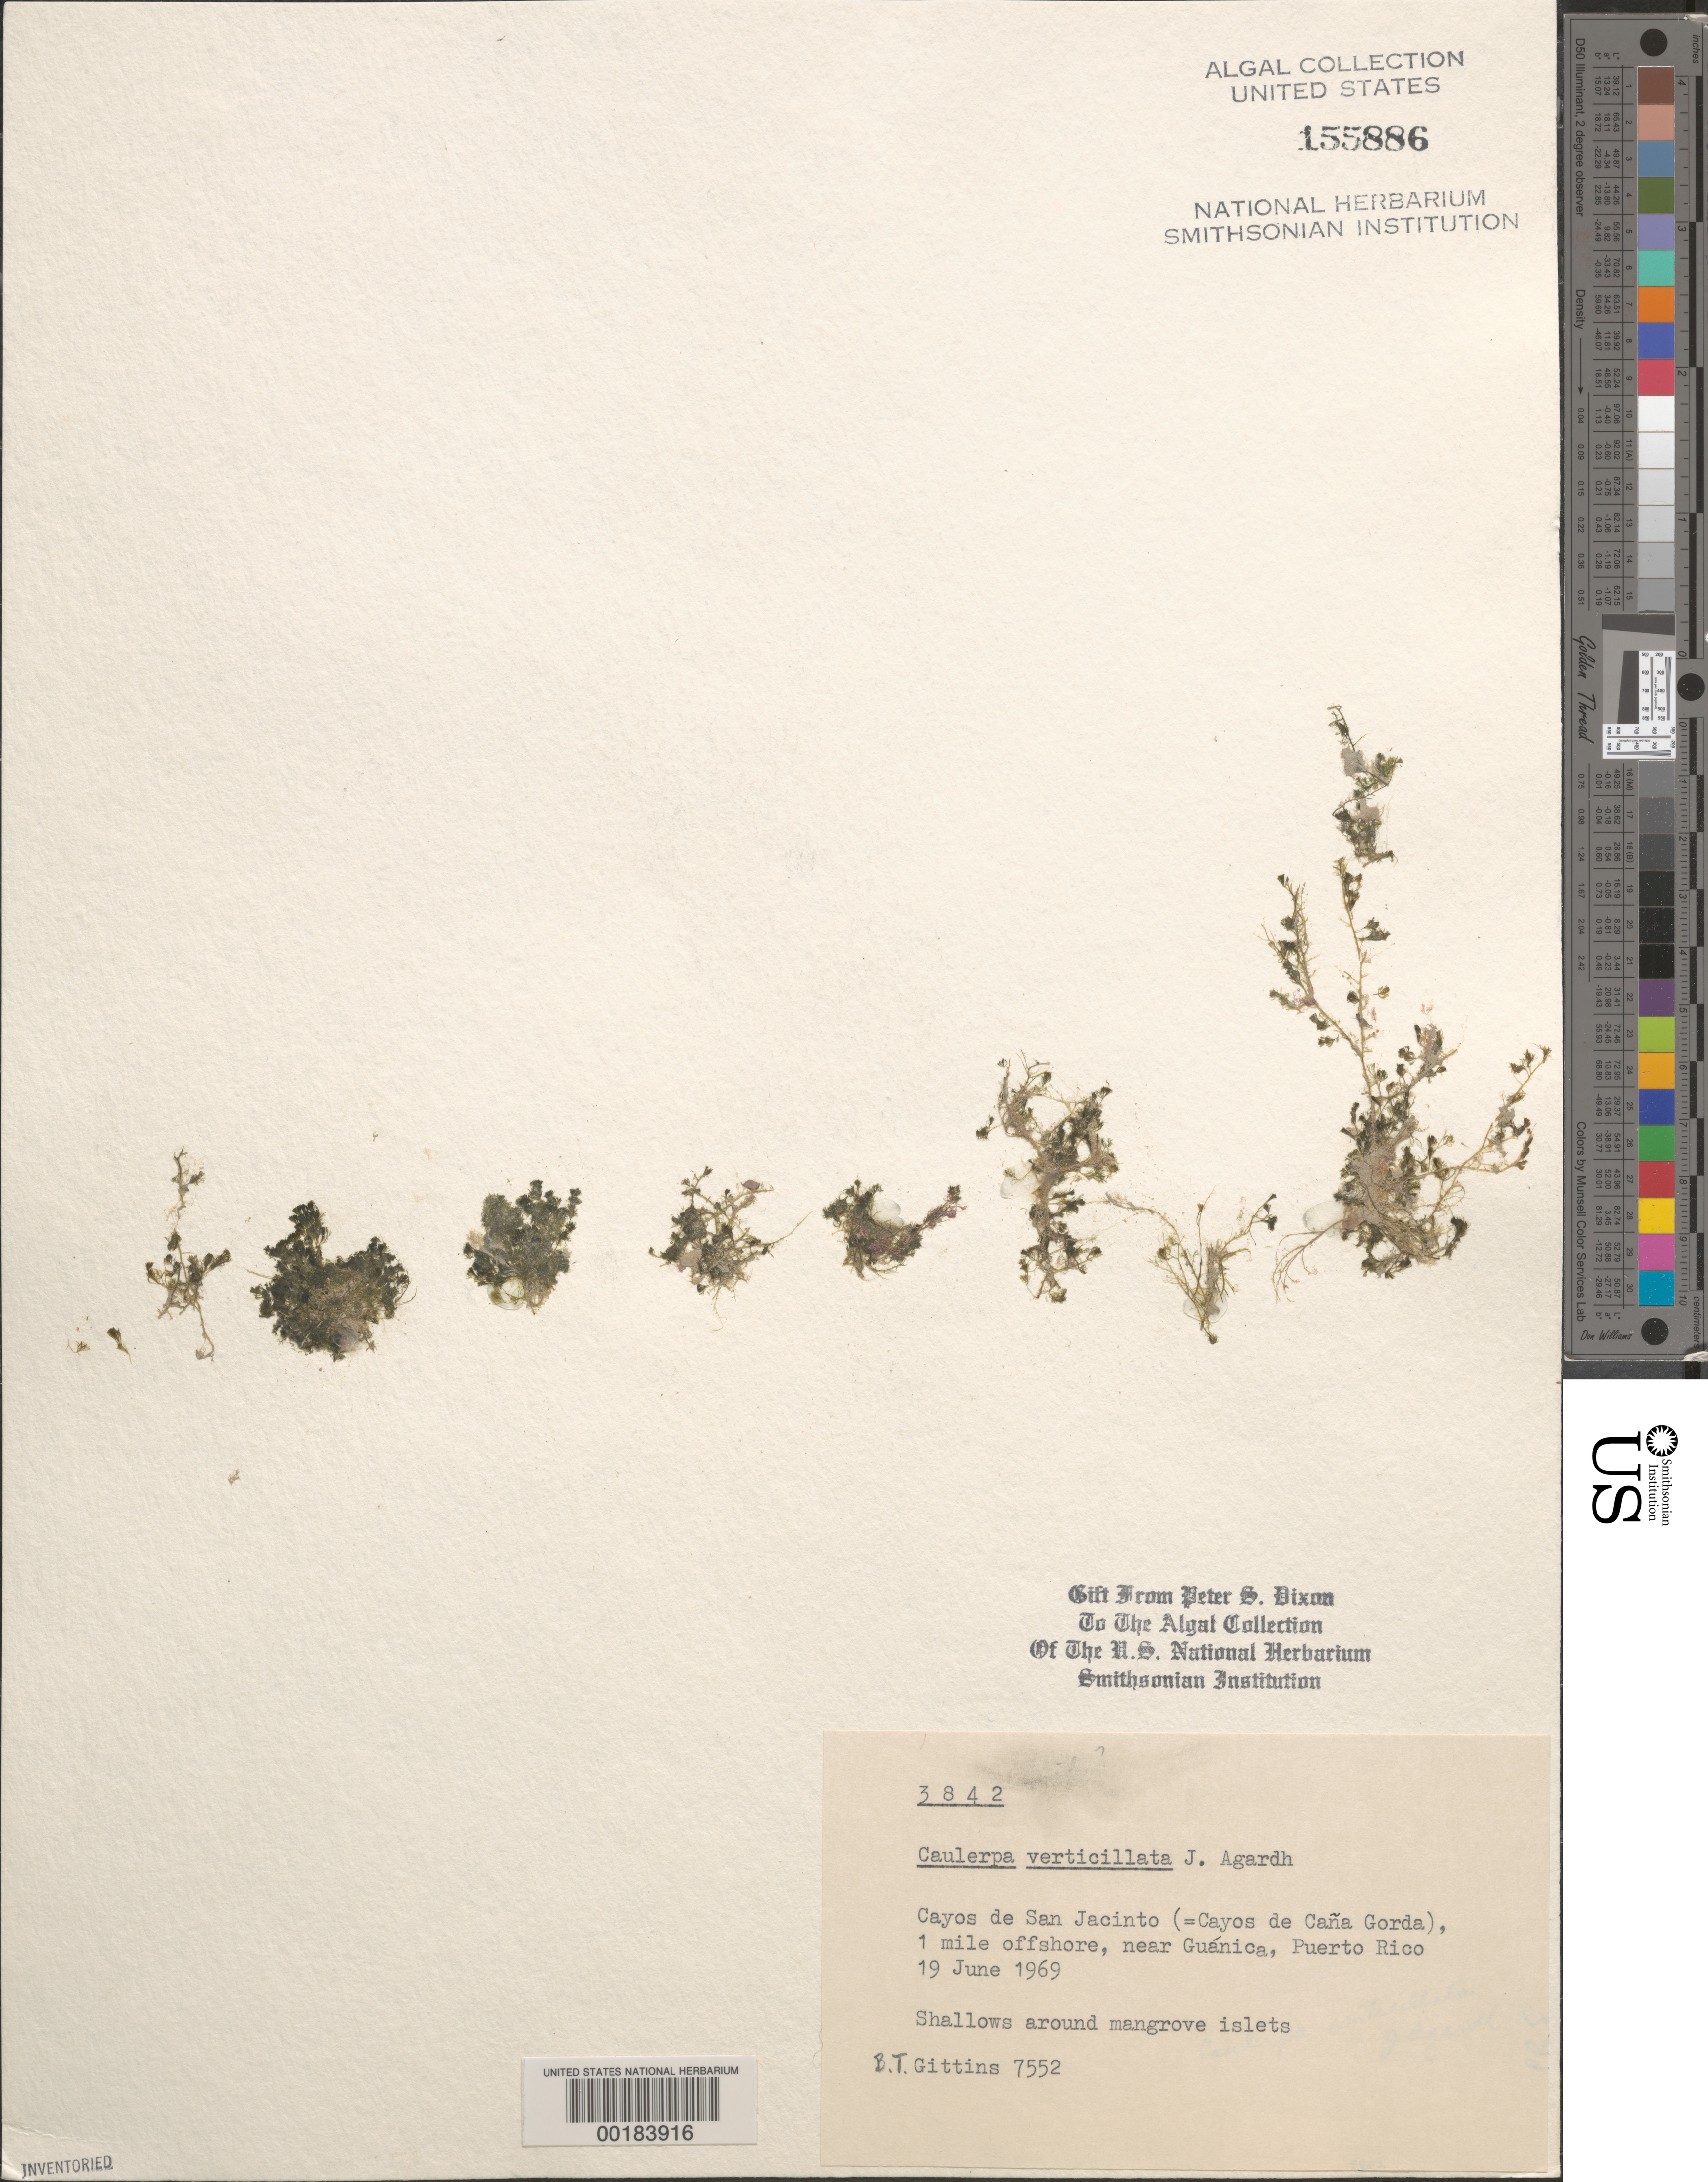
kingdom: Plantae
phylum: Chlorophyta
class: Ulvophyceae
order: Bryopsidales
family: Caulerpaceae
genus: Caulerpa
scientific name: Caulerpa verticillata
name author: J. Agardh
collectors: B. Gittins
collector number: BTG 7552 & PSD 3842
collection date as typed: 19 Jun 1969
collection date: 1969-06-19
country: Puerto Rico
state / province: Guanica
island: Cayos de San Jacinto (Cayos de Cana Gorda)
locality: Near Guanica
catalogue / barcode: US 155886